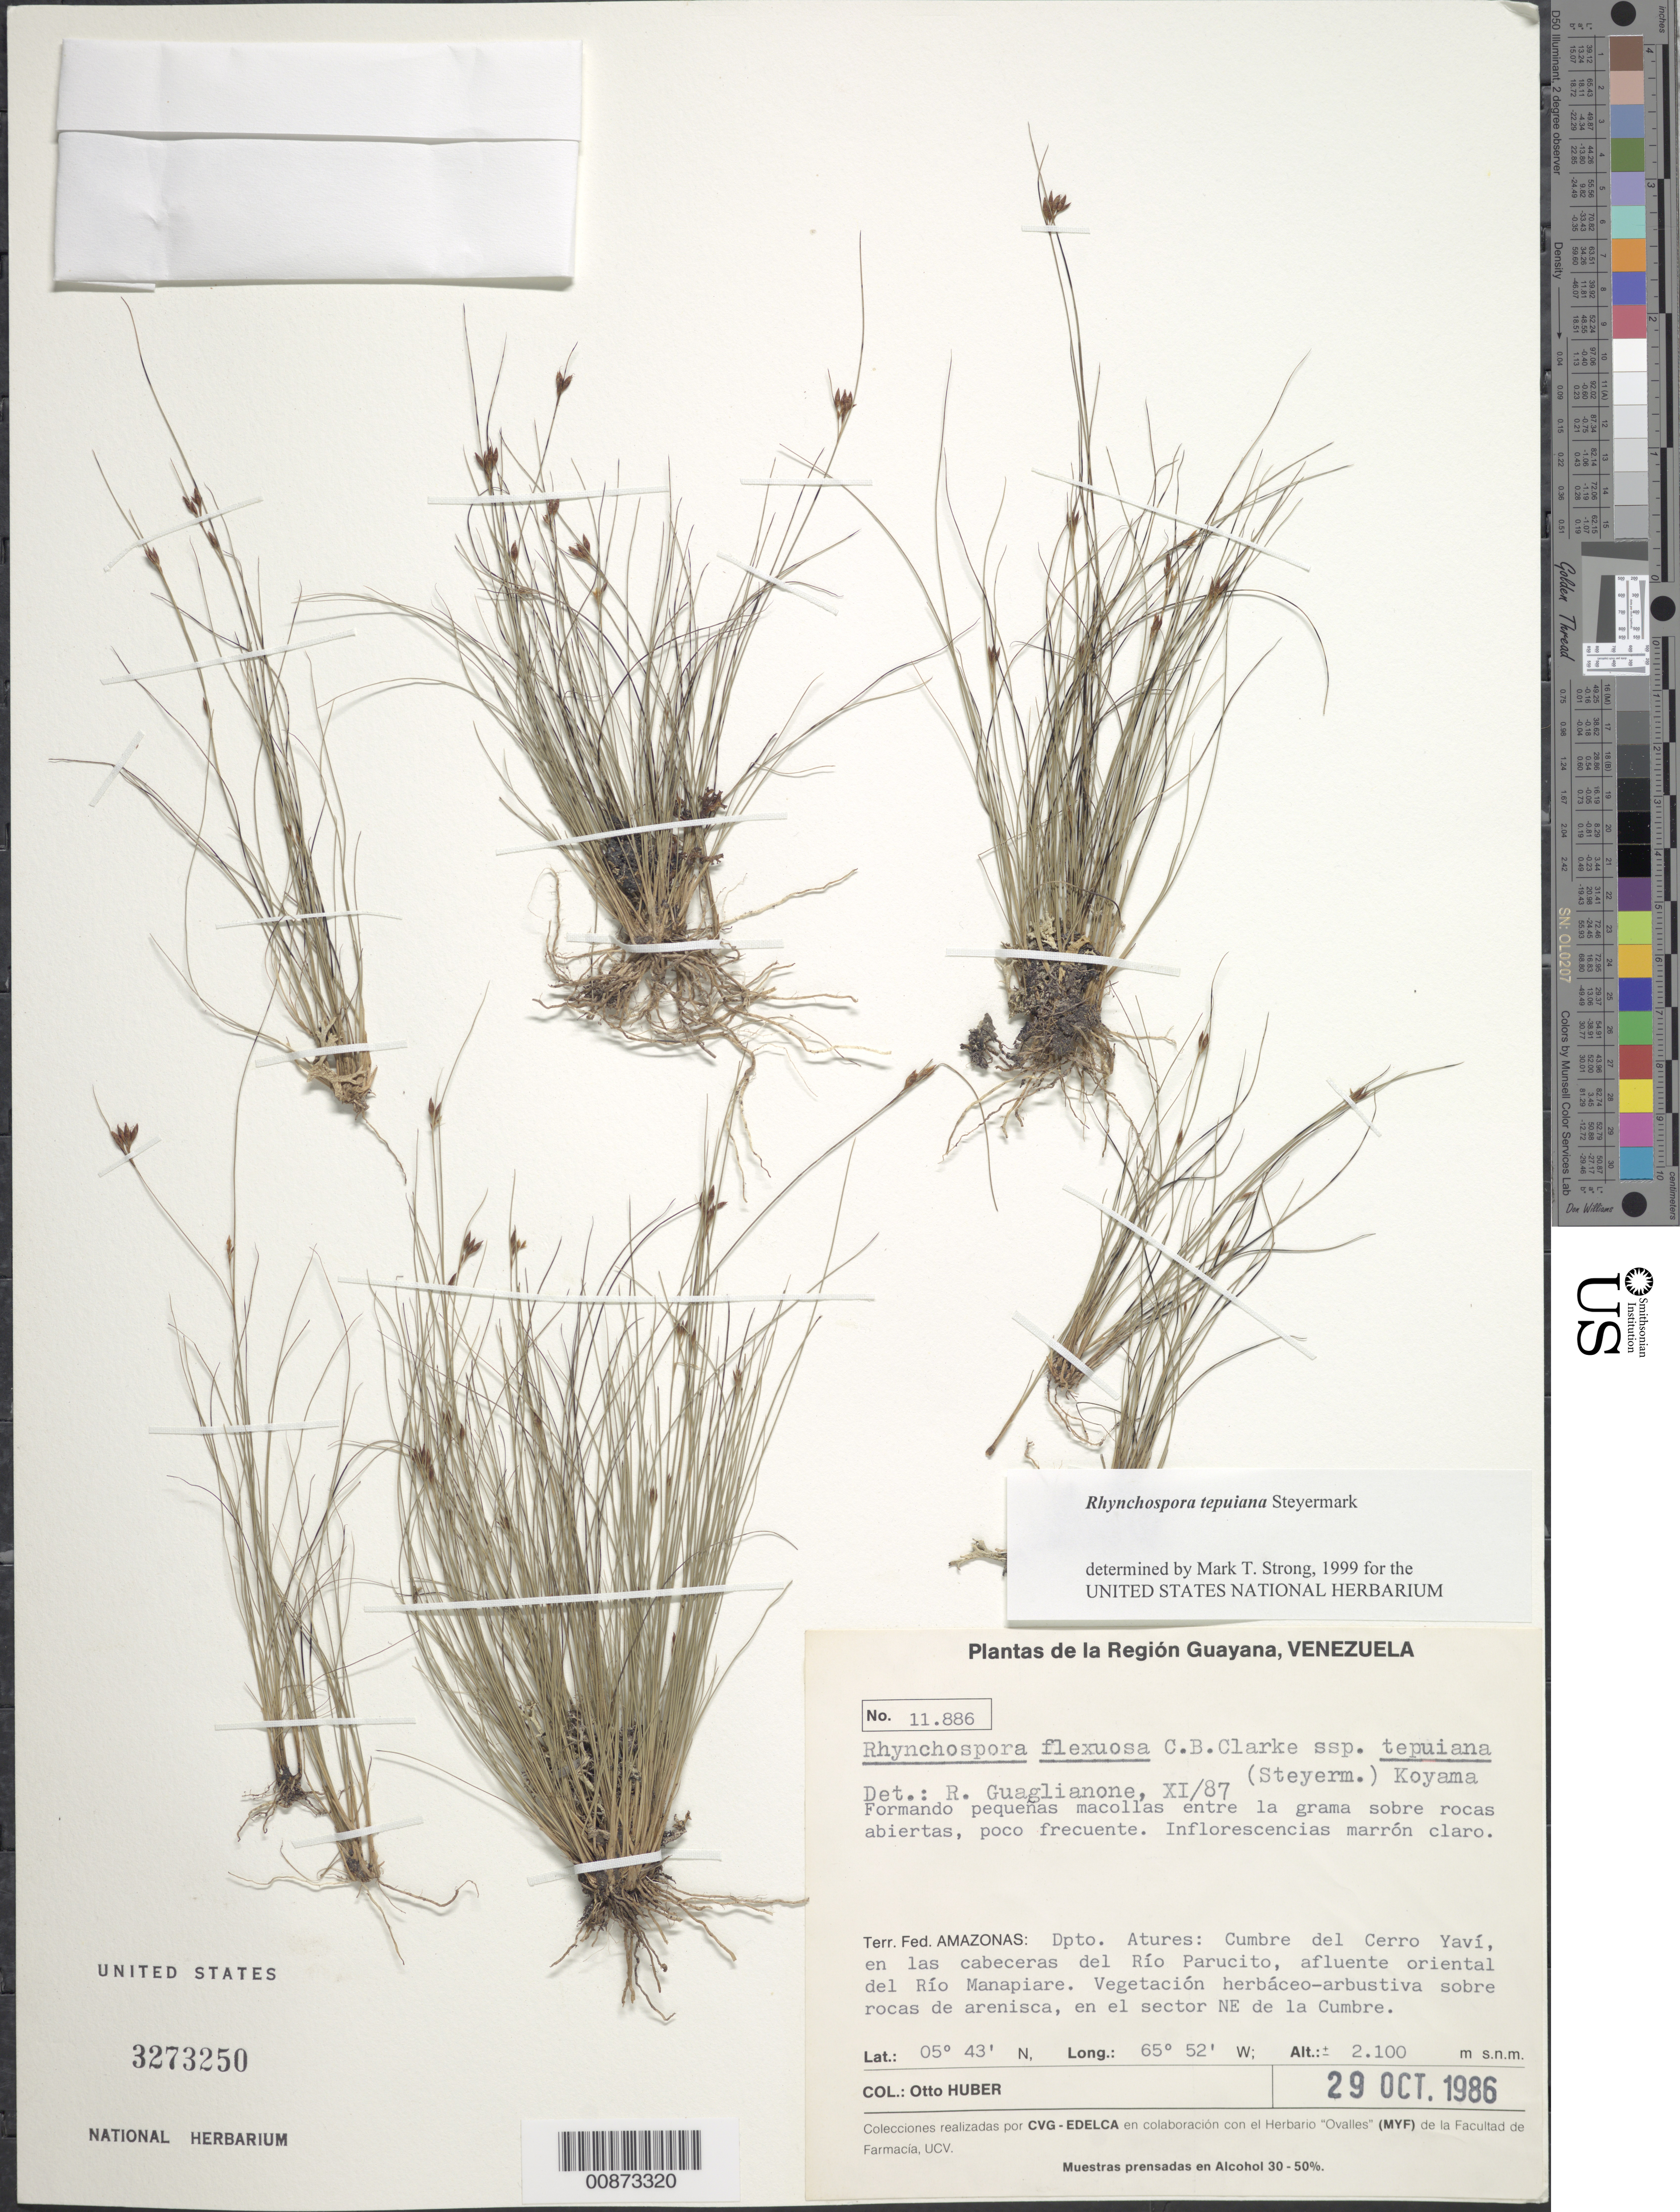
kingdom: Plantae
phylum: Tracheophyta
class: Liliopsida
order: Poales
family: Cyperaceae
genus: Rhynchospora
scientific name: Rhynchospora tepuiana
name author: Steyerm.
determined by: Strong, M. T., (US), Smithsonian Institution - National Museum of Natural History (UNITED STATES)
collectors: O. Huber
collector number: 11886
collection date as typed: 29-Oct-86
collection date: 1986-10-29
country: Venezuela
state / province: Amazonas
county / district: Atures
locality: Cerro Yaví cumbre, cabeceras de Río Parucito (affl. Río Manapiare), sector NE de la cumbre.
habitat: Vegetación herbáceo-arbustiva sobre rocas de arenisca; entre la grama sobre rocas abiertas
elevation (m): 2100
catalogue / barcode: US 3273250